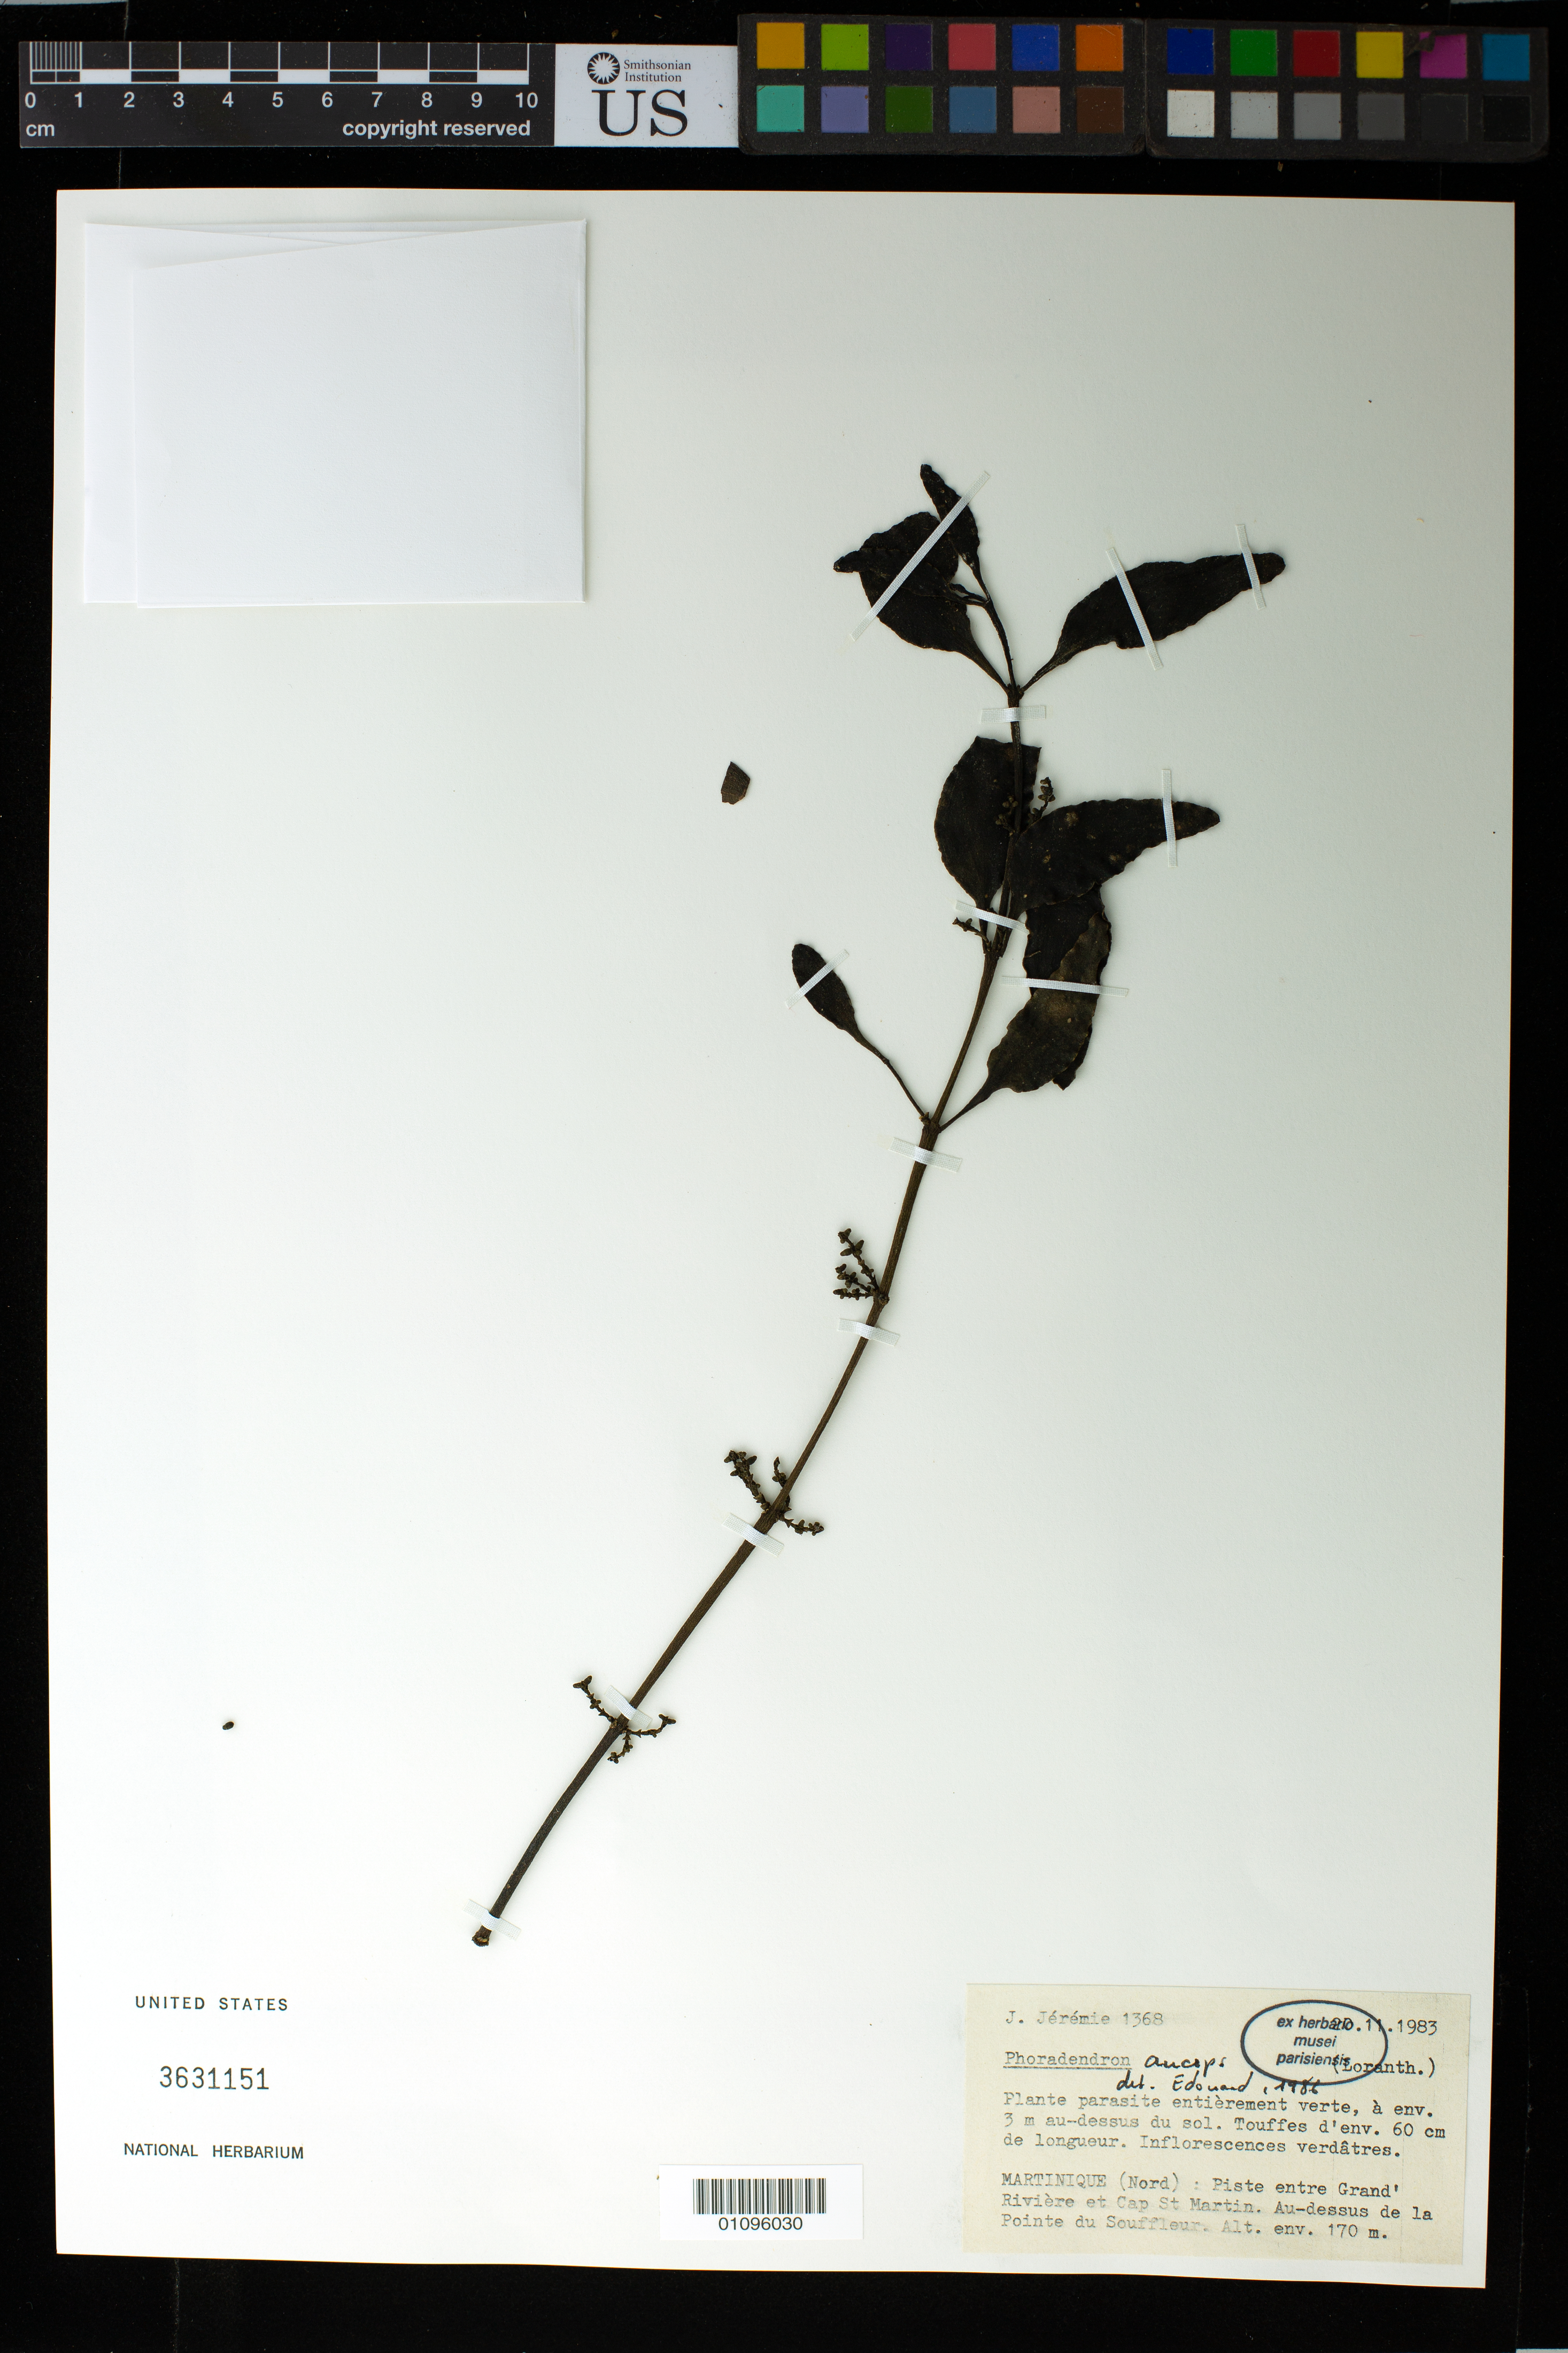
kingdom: Plantae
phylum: Tracheophyta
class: Magnoliopsida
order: Santalales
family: Viscaceae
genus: Phoradendron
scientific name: Phoradendron anceps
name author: (Spreng.) M. Gómez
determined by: Edouard, --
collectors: J. Jérémie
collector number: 1368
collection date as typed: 20 Nov 1983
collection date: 1983-11-20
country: Martinique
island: Martinique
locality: Piste entre Grand Rivière et Cap St. Martin, au-dessus de la Pointe du Souffleur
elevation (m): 170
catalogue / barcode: US 3631151